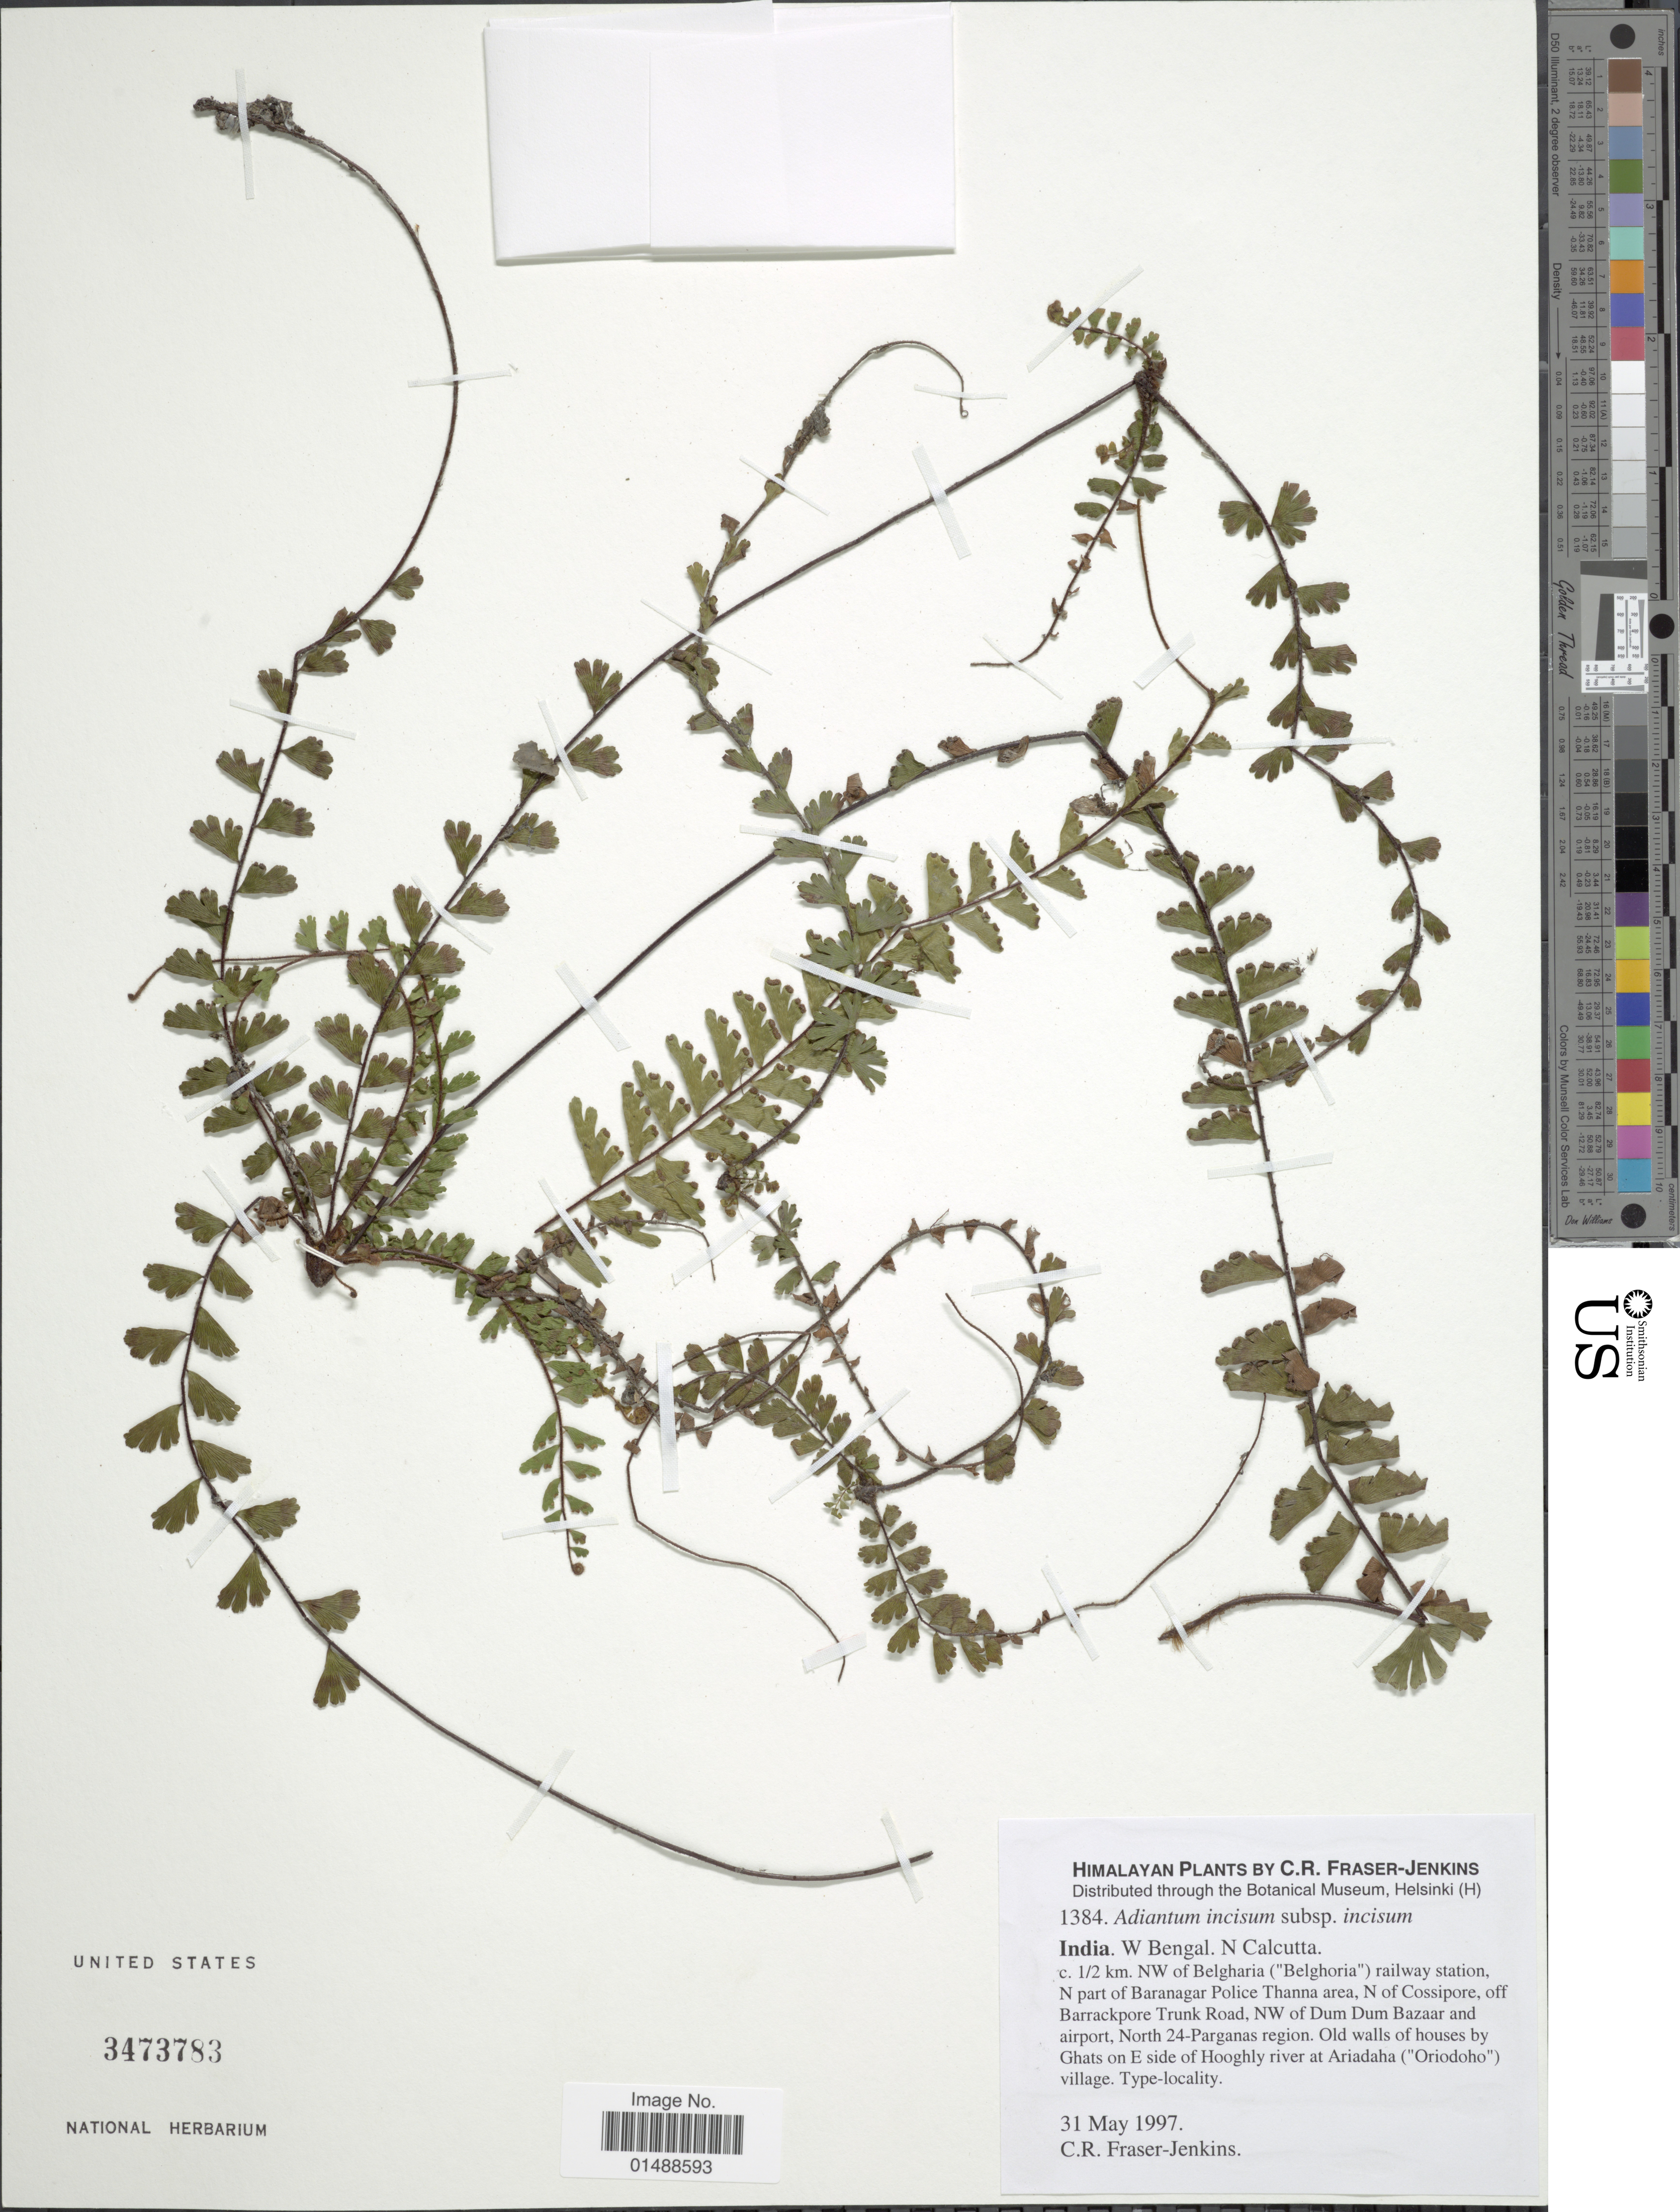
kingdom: Plantae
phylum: Tracheophyta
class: Polypodiopsida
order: Polypodiales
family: Pteridaceae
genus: Adiantum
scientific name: Adiantum incisum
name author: Forssk.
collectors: C. R. Fraser-Jenkins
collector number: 1384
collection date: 1997-05-31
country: India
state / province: West Bengal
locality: India. W Bengal, N Calcutta. c. 1/2 km NW of Baranagar Police Thanna area, N of Cossiporem off Barrackpore Trunk Road, N of Dum Dum Bazaar and airport, North 24-Paraganas Region. Old walls of houses by Ghats on E side of Hooghly river at Ariadaha ("Oriodoho") village.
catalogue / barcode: US 3473783